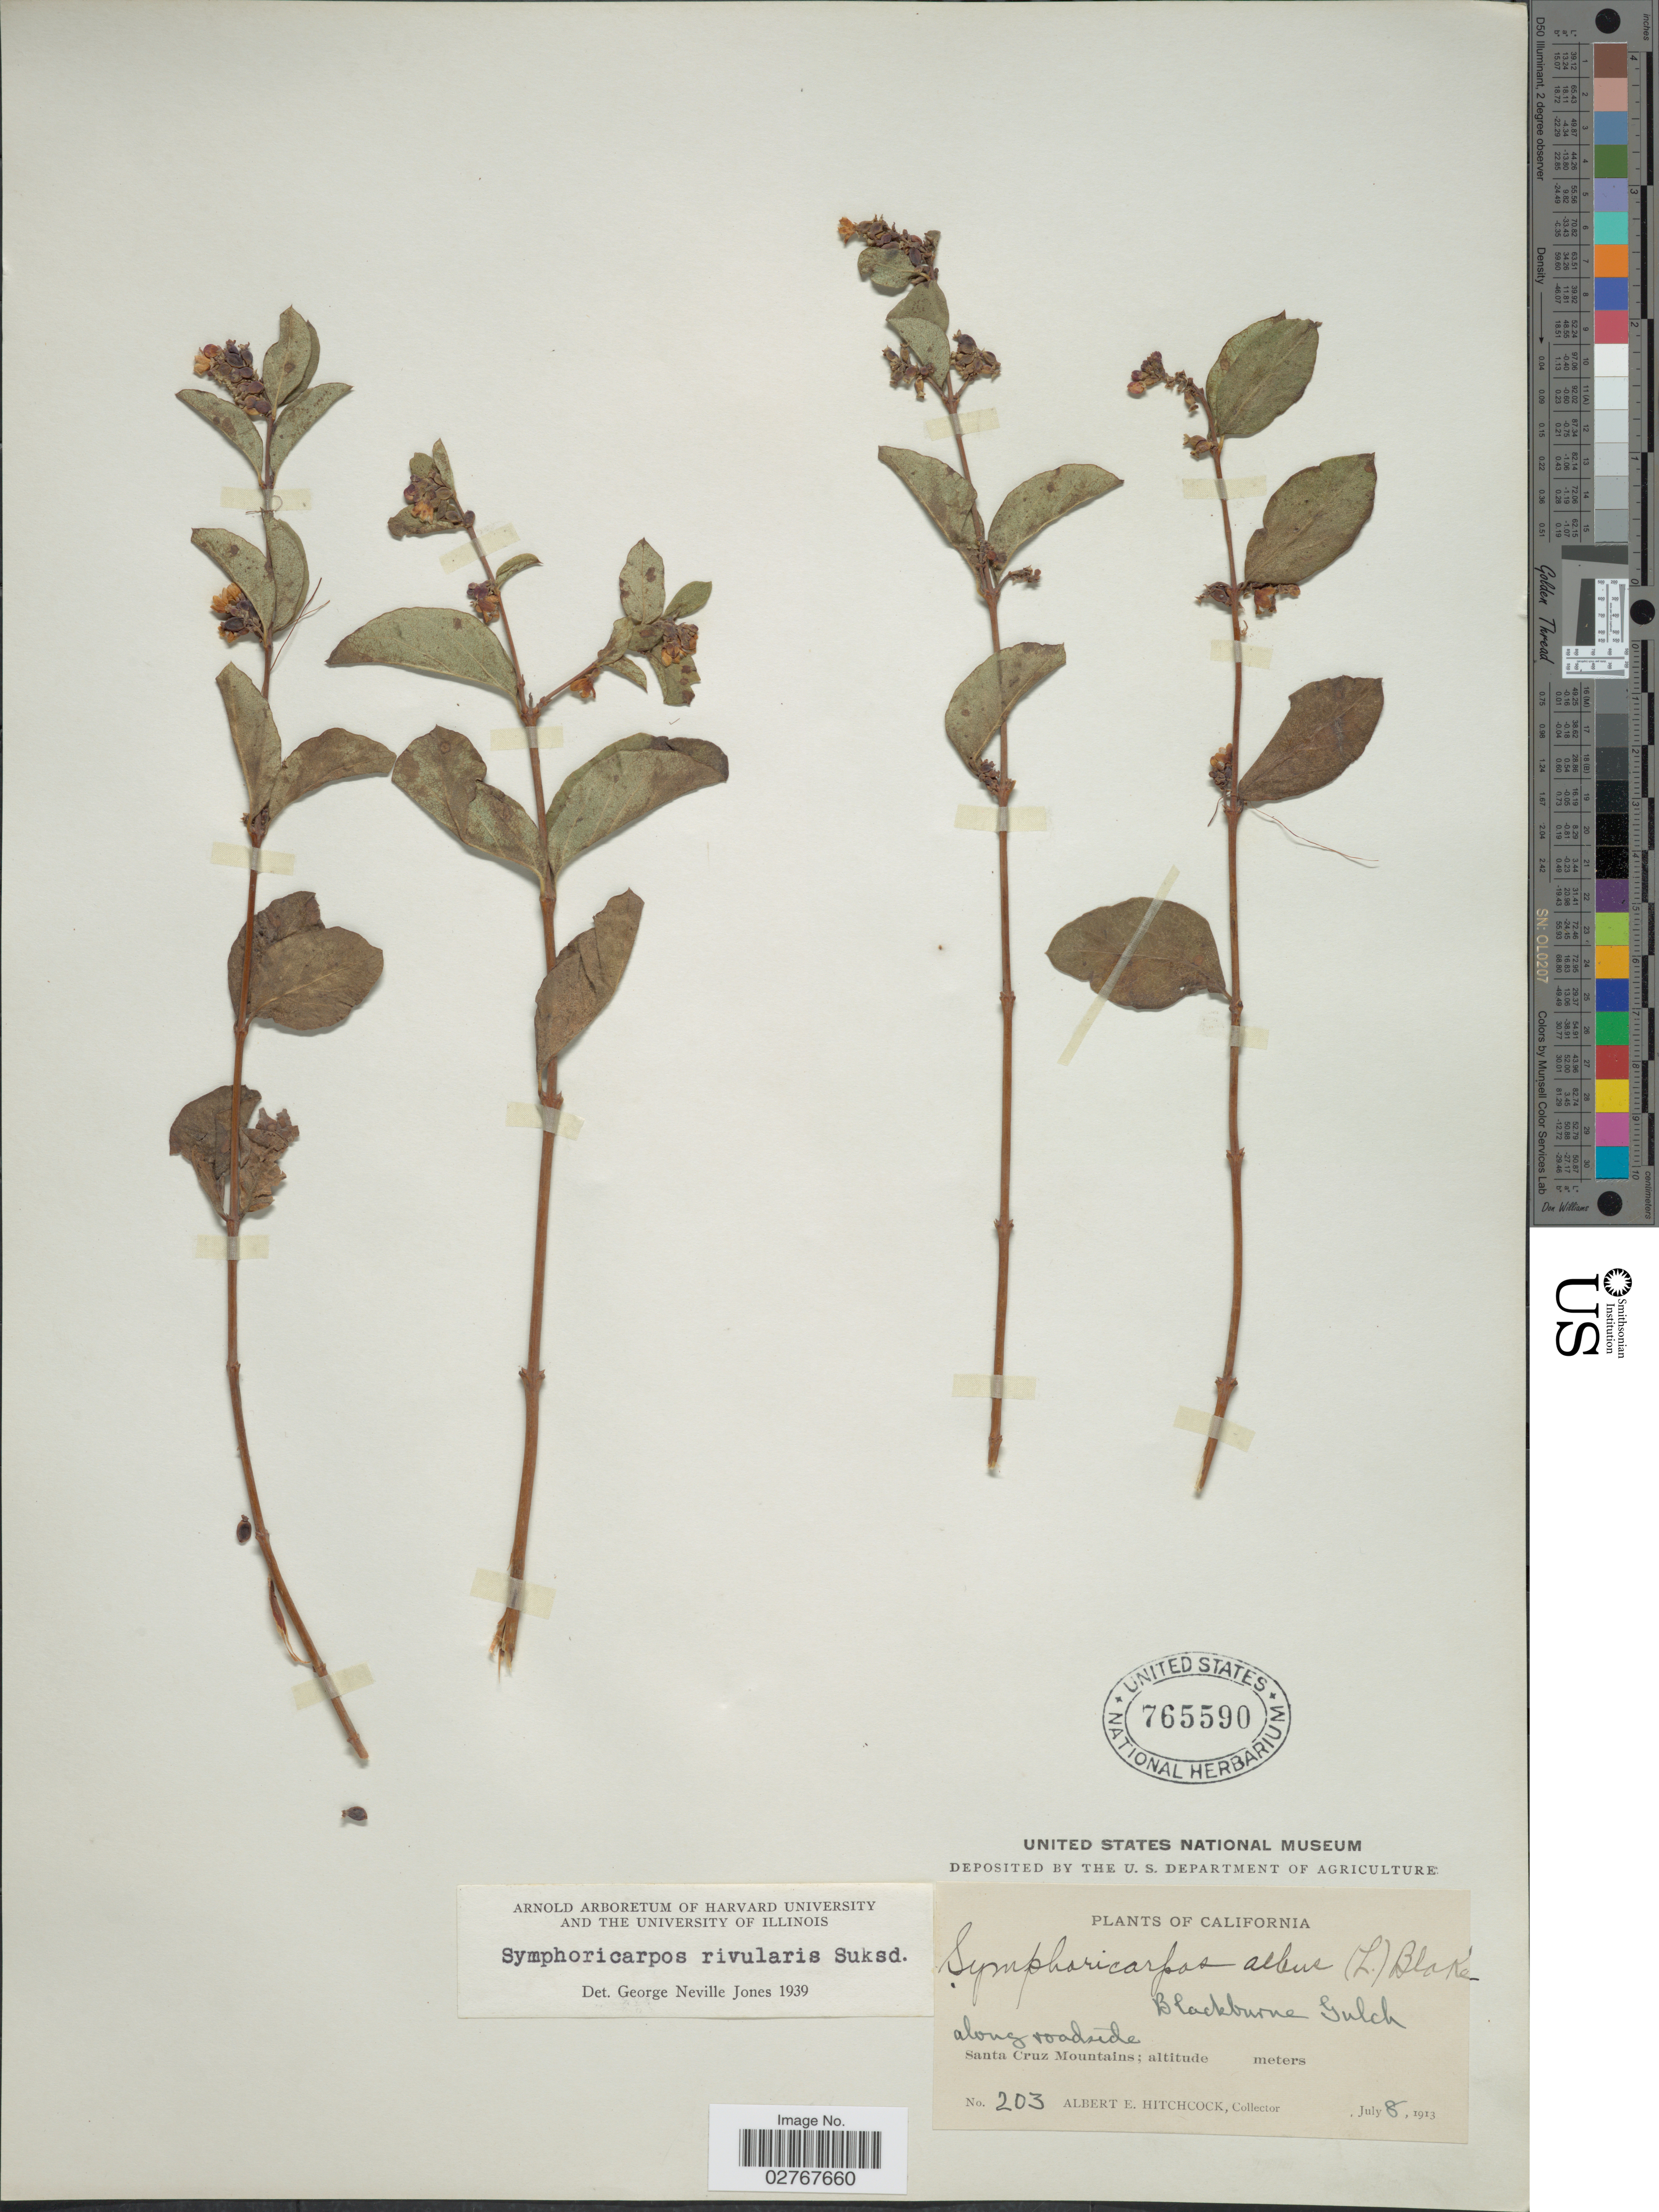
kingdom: Plantae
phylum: Tracheophyta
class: Magnoliopsida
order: Dipsacales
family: Caprifoliaceae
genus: Symphoricarpos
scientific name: Symphoricarpos rivularis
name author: Suksd.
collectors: A. Hitchcock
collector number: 203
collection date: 1913-07-08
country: United States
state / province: California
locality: Blackburne Gulch, along roadside. Santa Cruz Mountains.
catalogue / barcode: US 765590